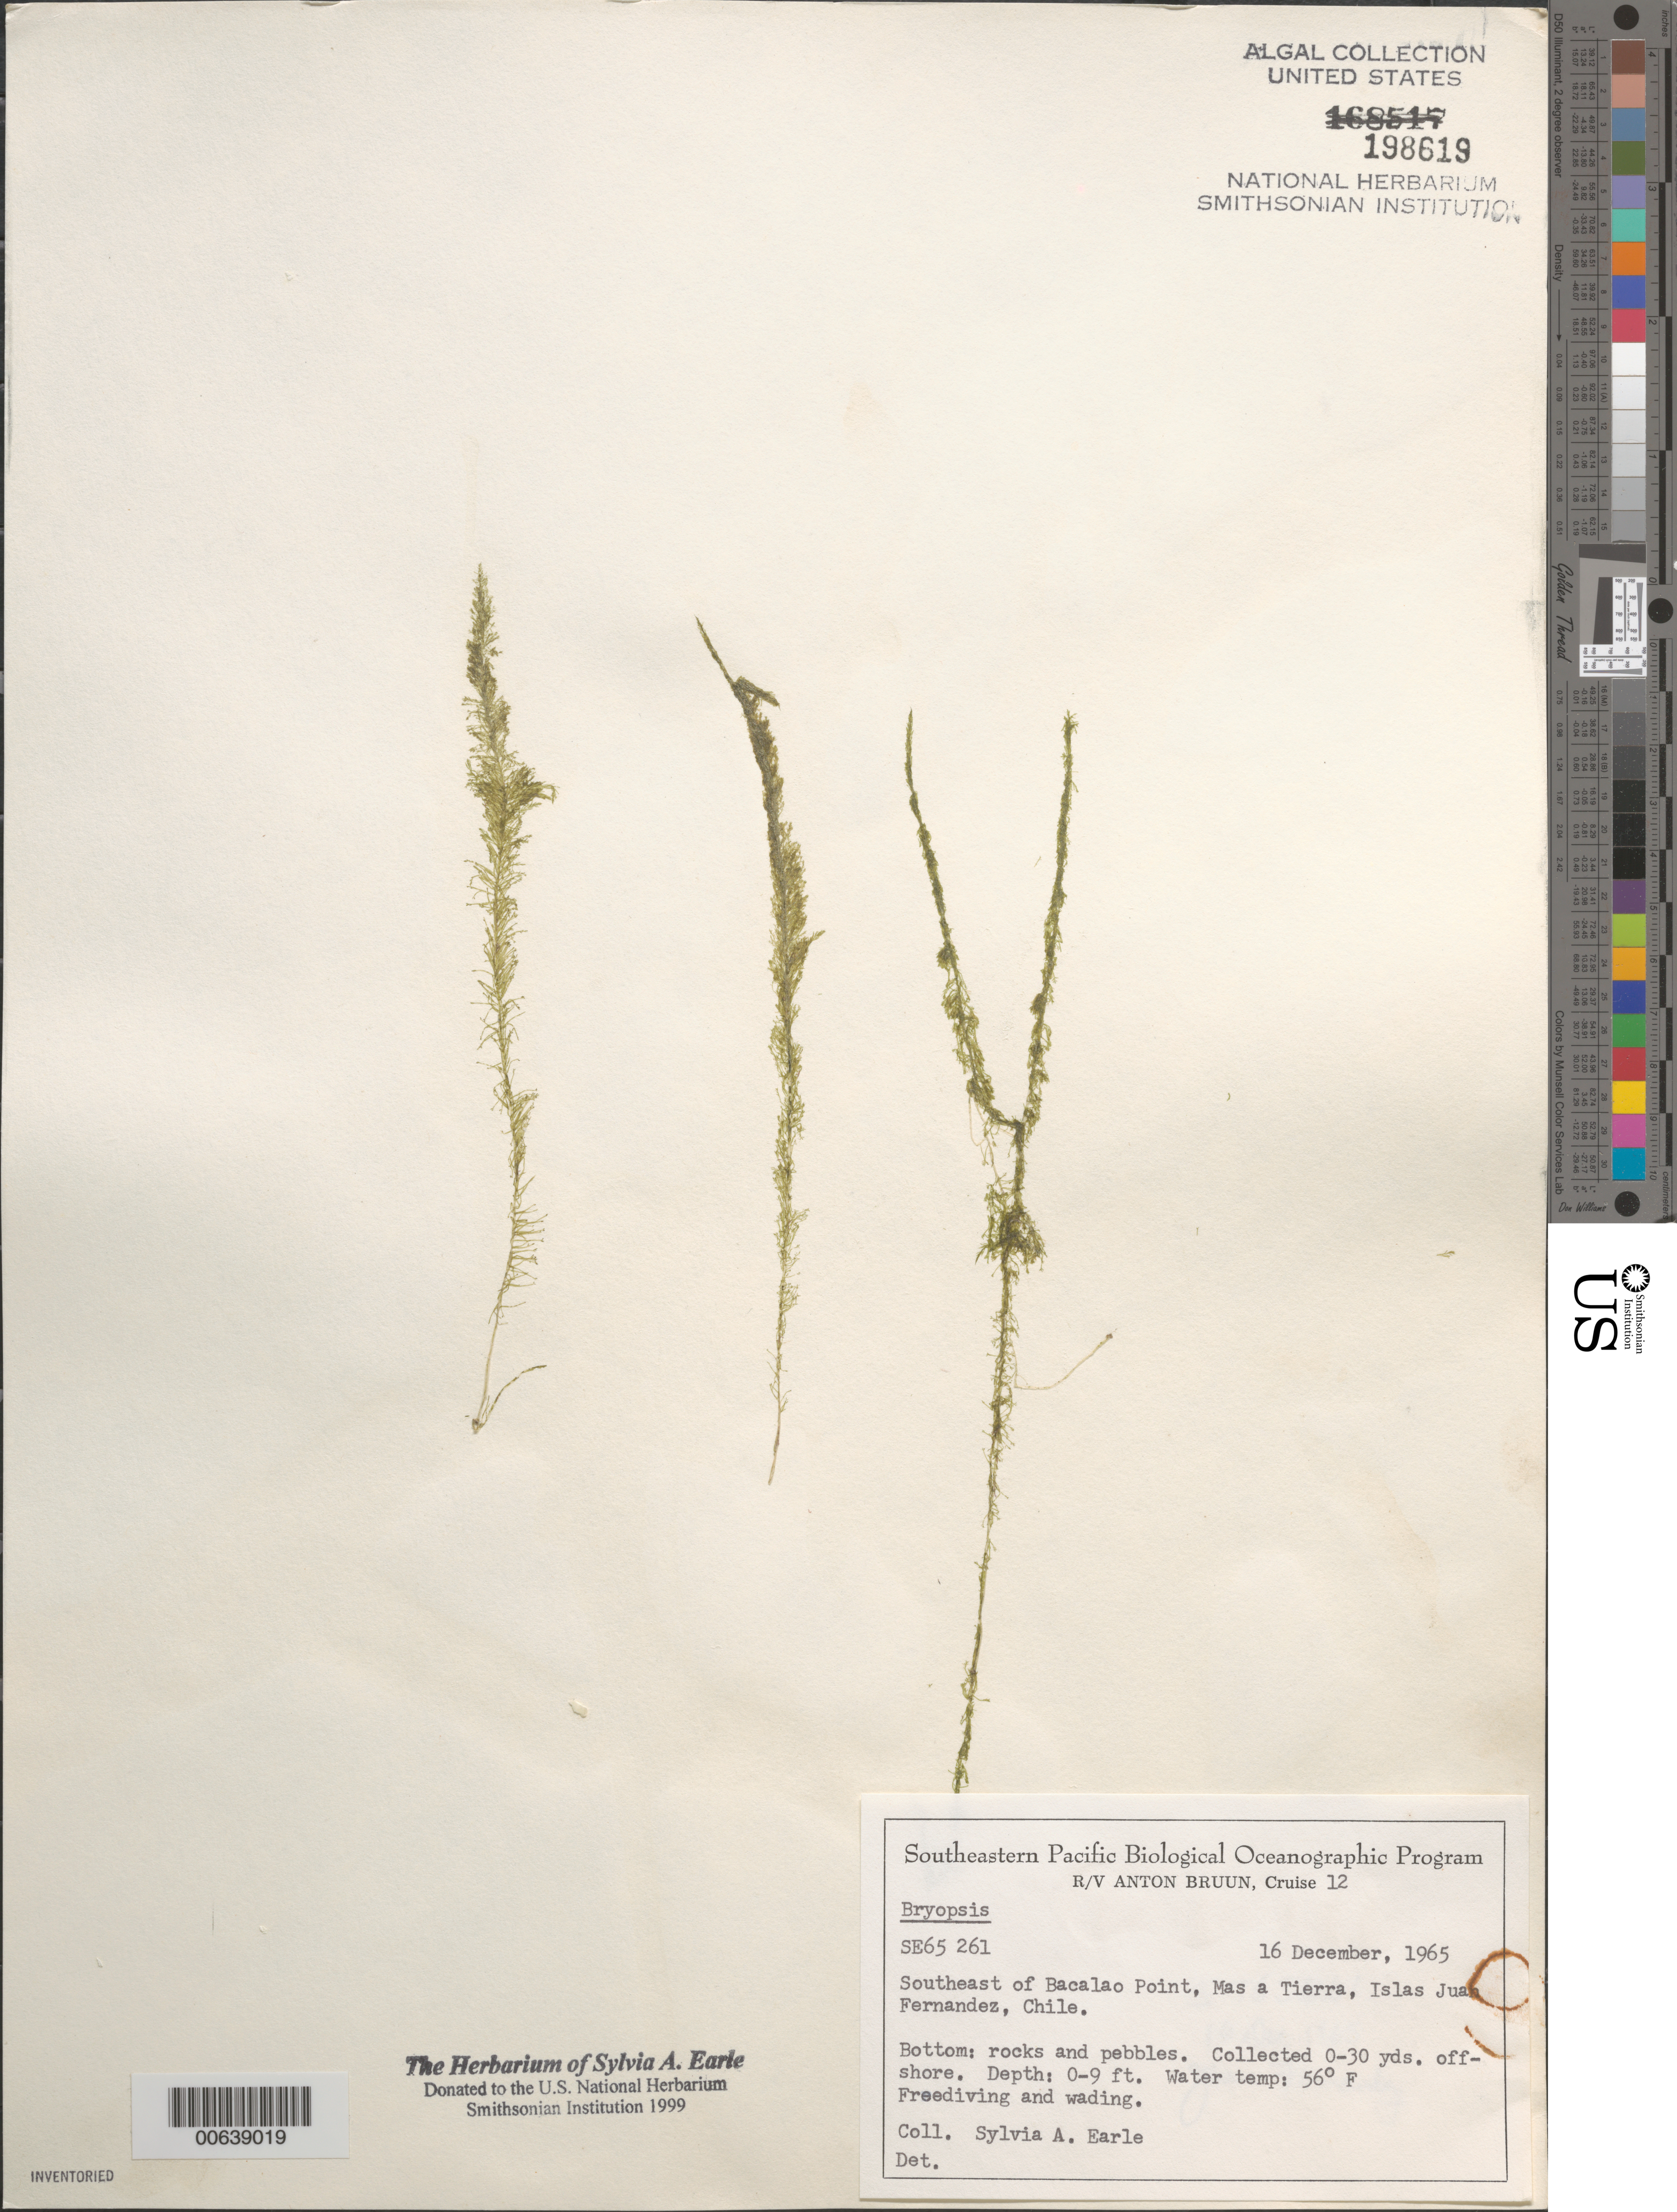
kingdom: Plantae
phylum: Chlorophyta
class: Ulvophyceae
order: Bryopsidales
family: Bryopsidaceae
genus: Bryopsis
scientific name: Bryopsis sp.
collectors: S. A. Earle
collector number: SE 65261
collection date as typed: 16 Dec 1965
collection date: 1965-12-16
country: Chile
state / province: Valparaíso (V)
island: Isla Más a Tierra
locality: Southeast of Bacalao Point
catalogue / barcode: US 198619